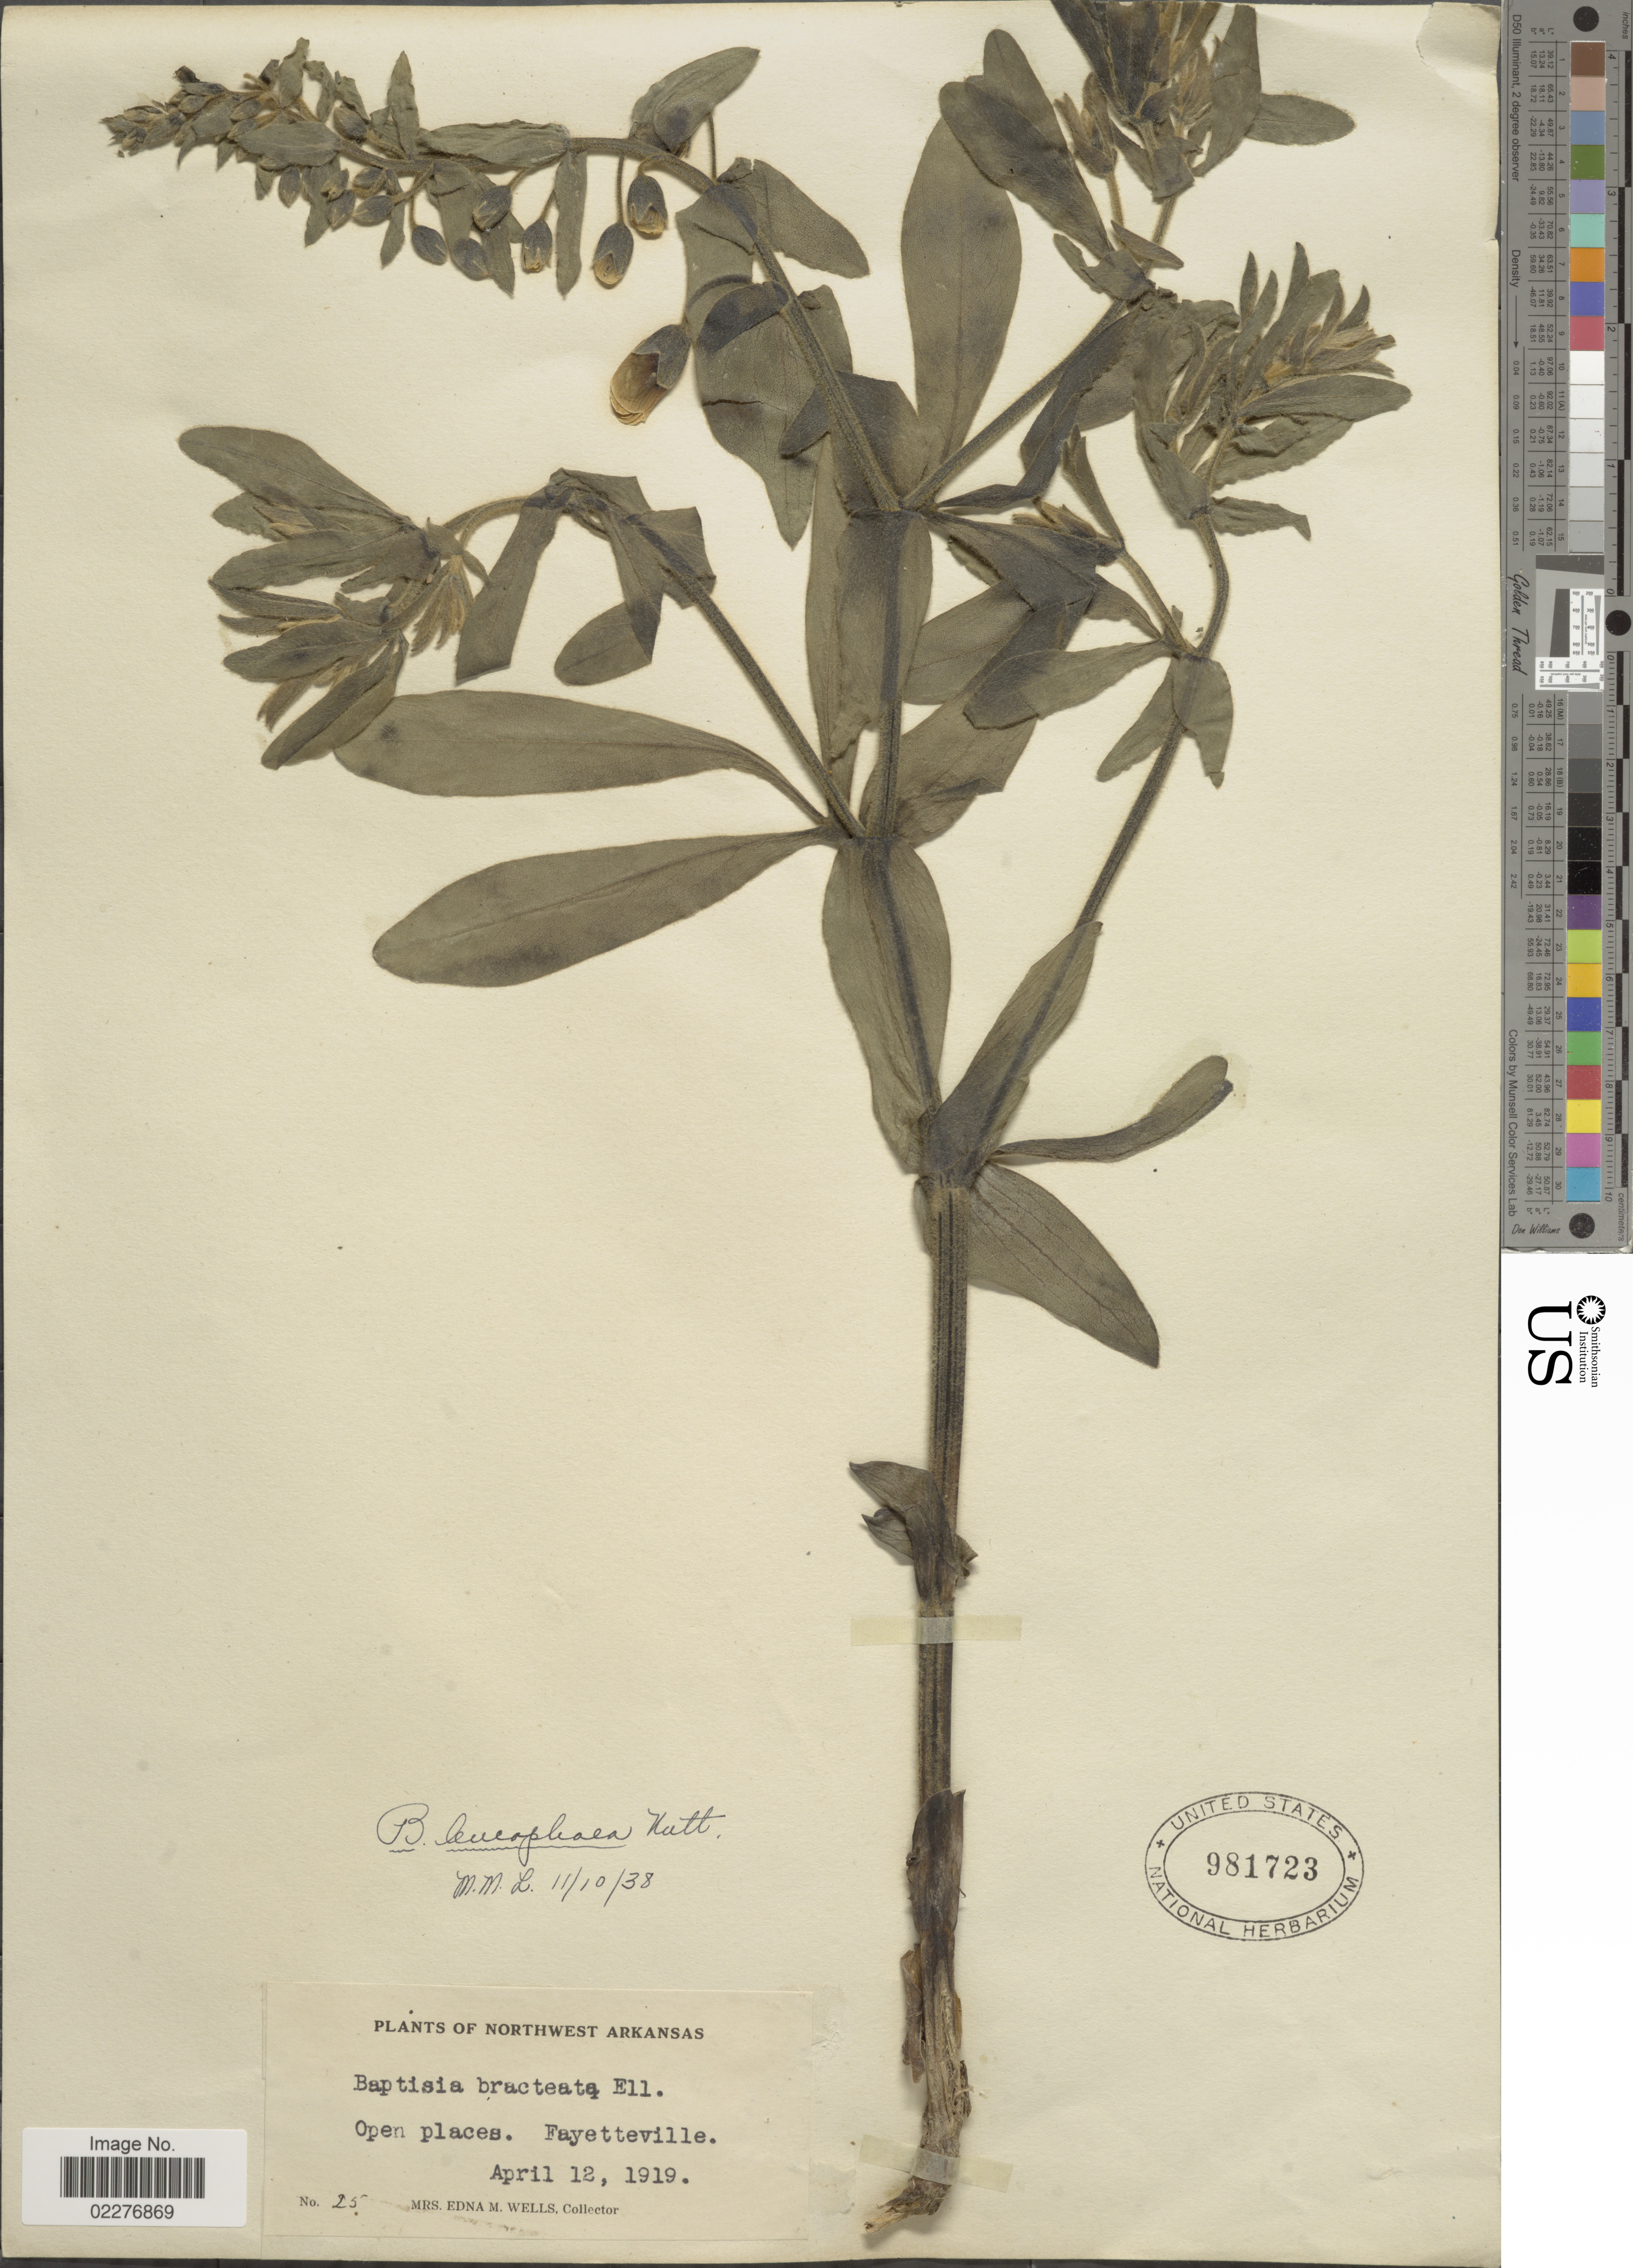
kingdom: Plantae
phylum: Tracheophyta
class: Magnoliopsida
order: Fabales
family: Fabaceae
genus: Baptisia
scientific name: Baptisia leucophaea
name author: Nutt.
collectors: E. M. Wells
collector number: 25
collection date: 1919-04-12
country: United States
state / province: Arkansas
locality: Northwest Arkansas, Open places. Fayetteville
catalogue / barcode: US 981723